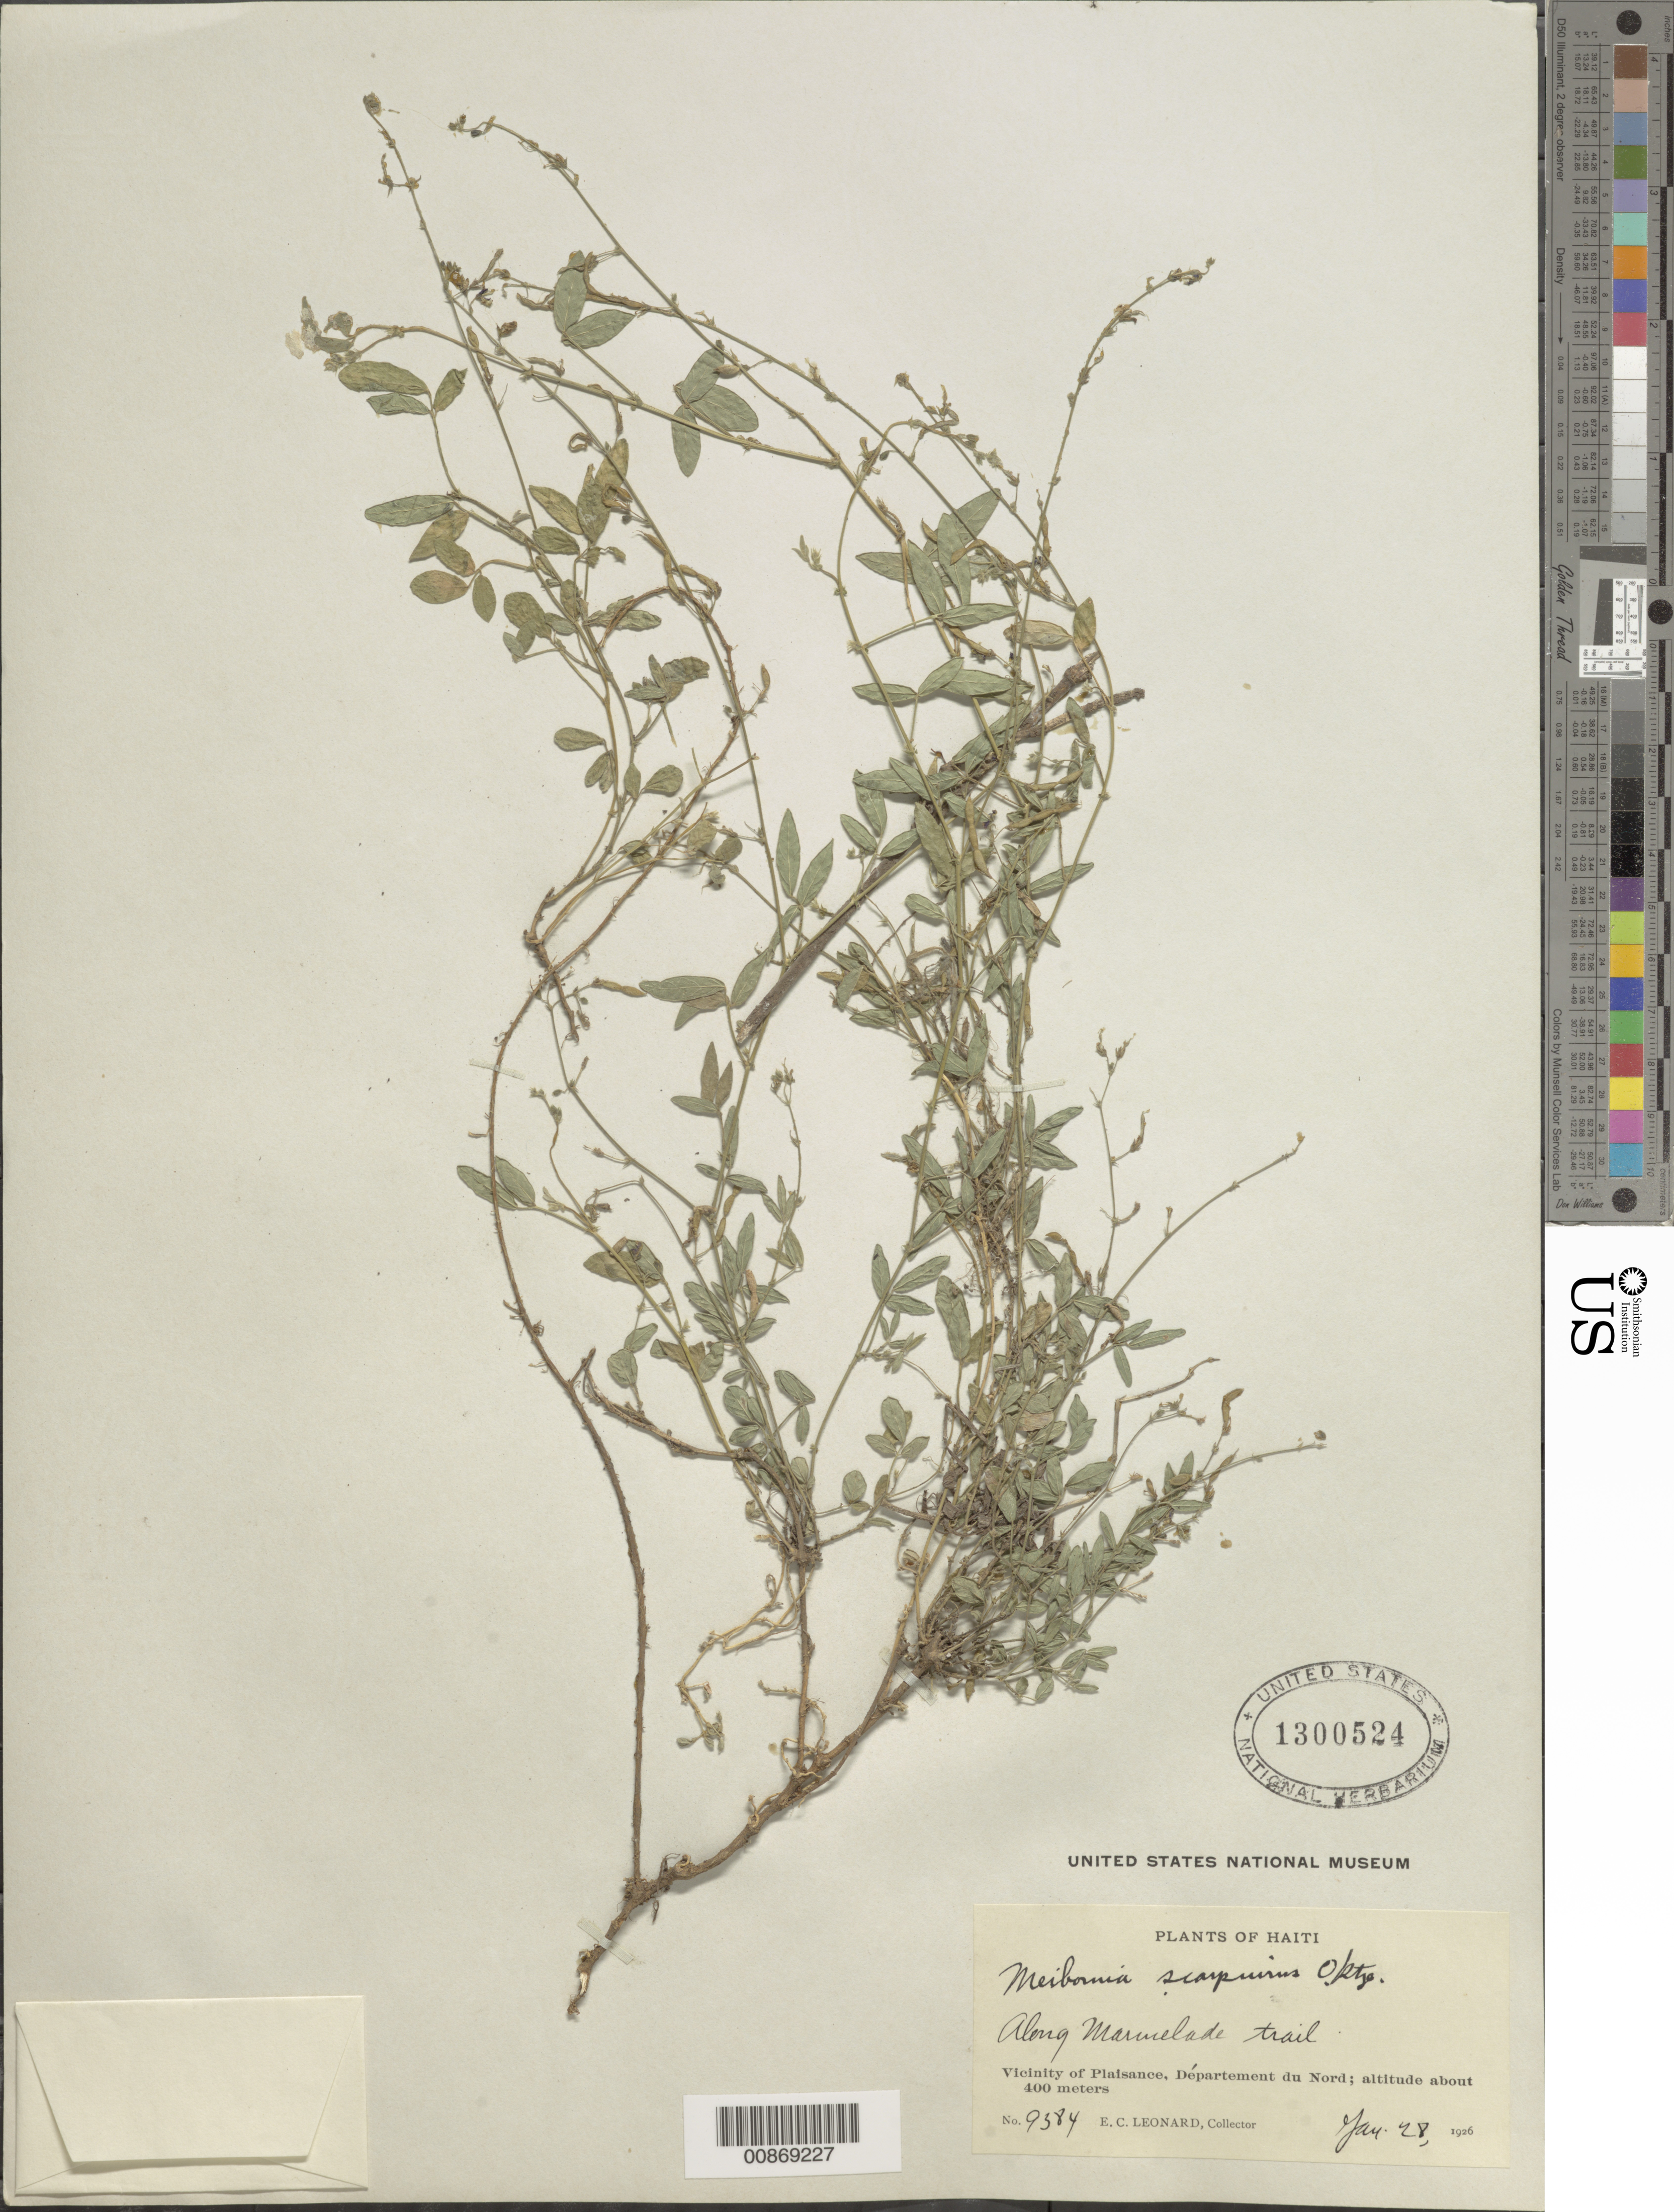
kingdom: Plantae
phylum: Tracheophyta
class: Magnoliopsida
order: Fabales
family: Fabaceae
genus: Desmodium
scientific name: Desmodium scorpiurus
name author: (Sw.) Desv. ex DC.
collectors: E. C. Leonard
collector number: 9384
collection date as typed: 28 Jan 1926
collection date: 1926-01-28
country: Haiti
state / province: Nord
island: Hispaniola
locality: Vicinity of Plaisance. Along Marmelade trail.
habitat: Along trail.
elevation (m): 400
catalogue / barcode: US 1300524